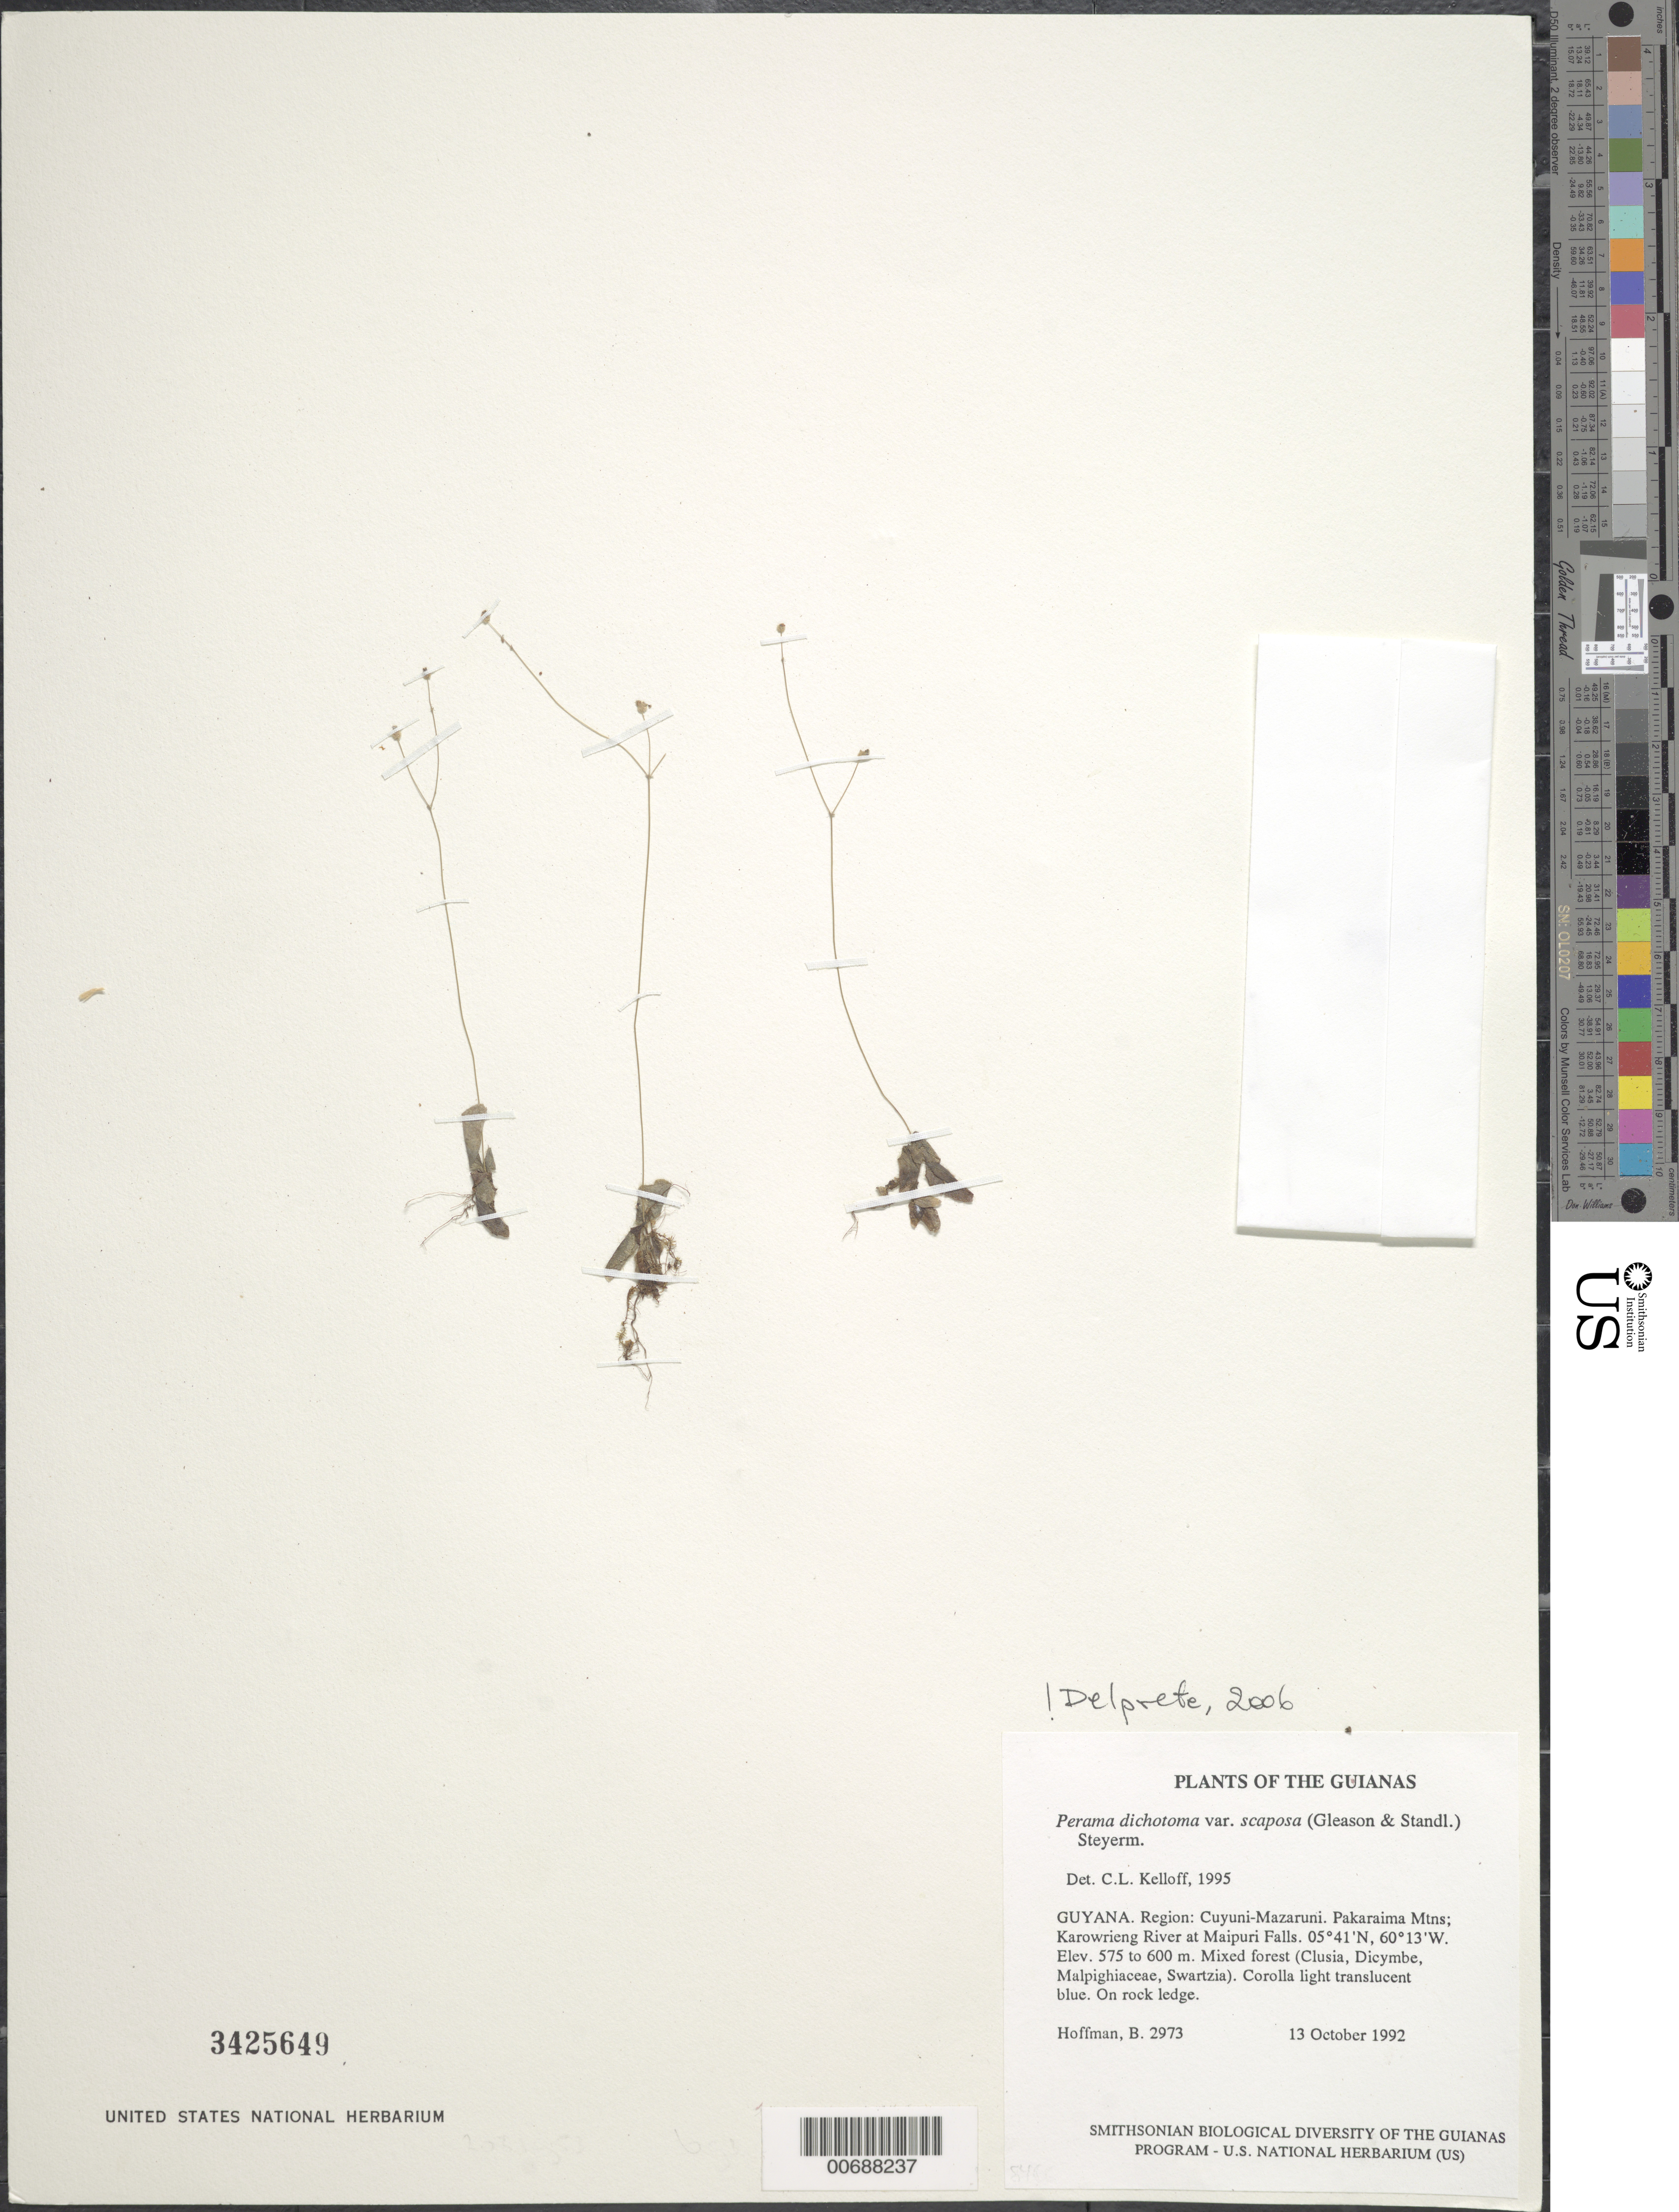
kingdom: Plantae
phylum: Tracheophyta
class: Magnoliopsida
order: Gentianales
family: Rubiaceae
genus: Perama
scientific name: Perama dichotoma var. scaposa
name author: (Gleason & Standl.) Steyerm.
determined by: Delprete, P. G., Herb. de Guyane Cay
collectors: B. Hoffman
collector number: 2973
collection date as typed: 13 October 1992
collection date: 1992-10-13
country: Guyana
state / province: Cuyuni-Mazaruni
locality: Pakaraima Mountains; Karowrieng River, at Maipuri Falls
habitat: Mixed forest (Clusia, Dicymbe, Malpighiaceae, Swartzia)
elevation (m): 575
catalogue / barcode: US 3425649